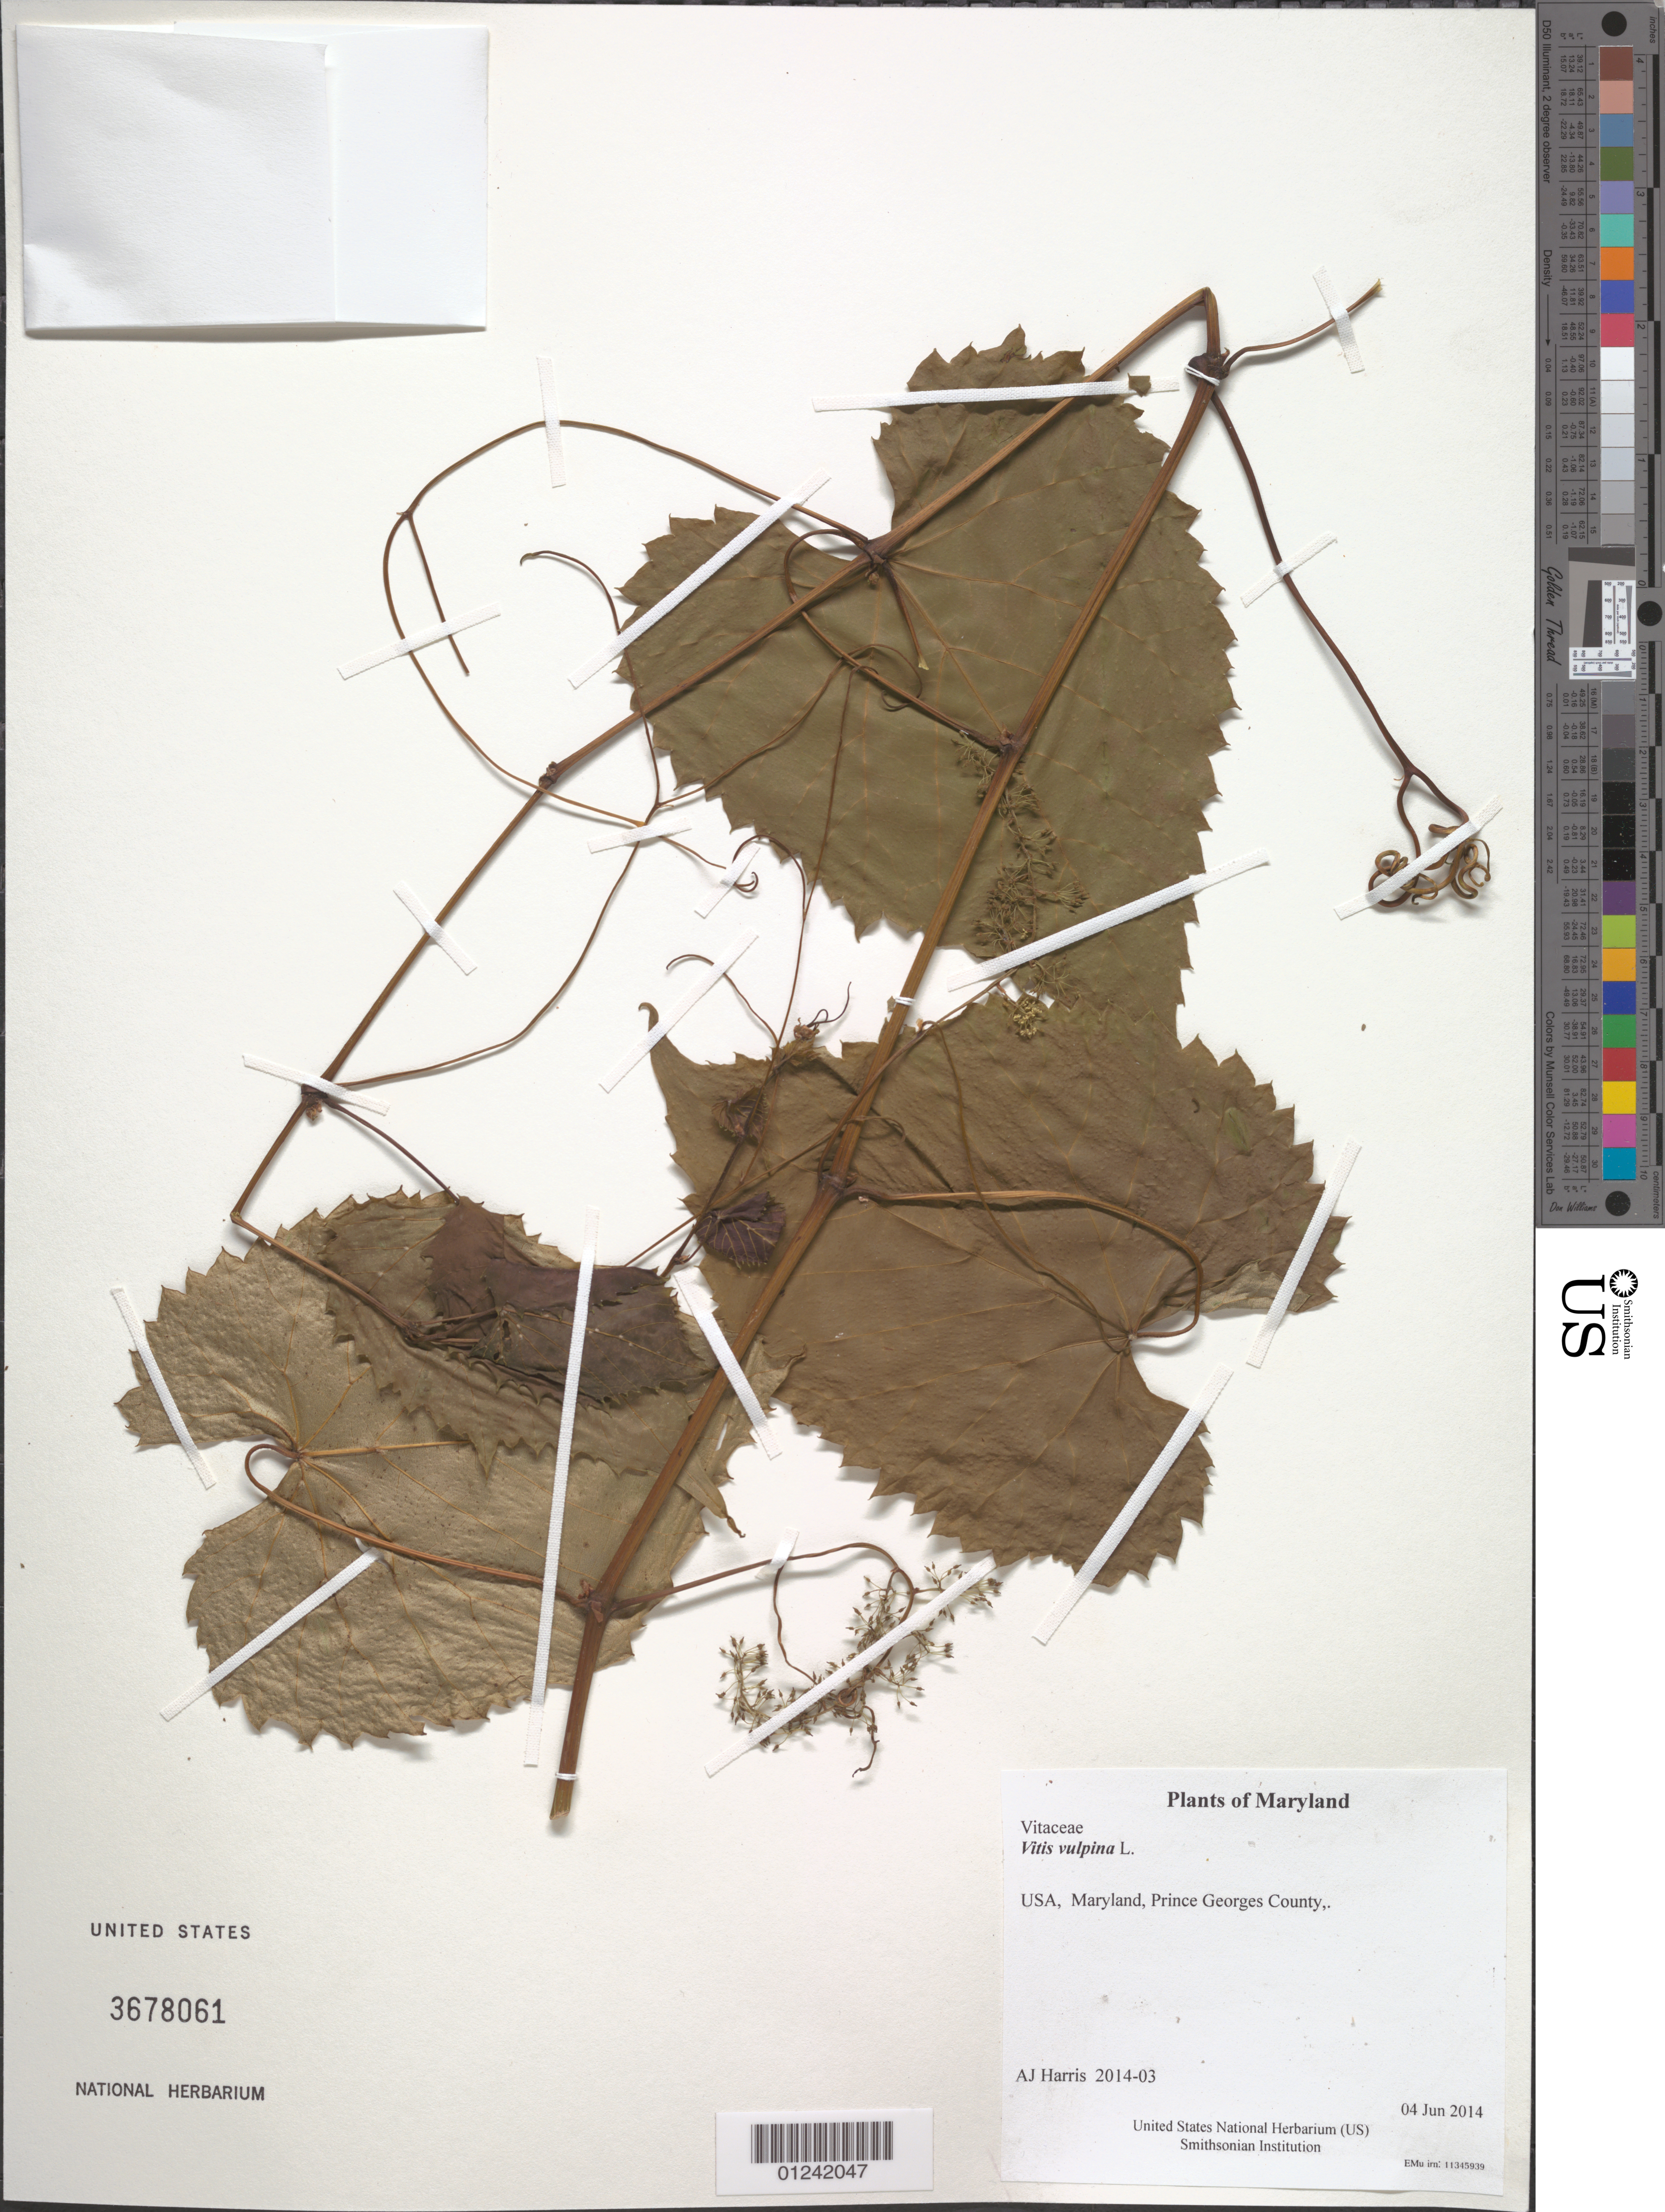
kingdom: Plantae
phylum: Tracheophyta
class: Magnoliopsida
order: Vitales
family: Vitaceae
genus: Vitis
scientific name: Vitis vulpina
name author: L.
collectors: A. J. Harris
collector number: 2014-03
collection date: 2014-06-04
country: United States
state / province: Maryland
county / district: Prince George's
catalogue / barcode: US 3678061